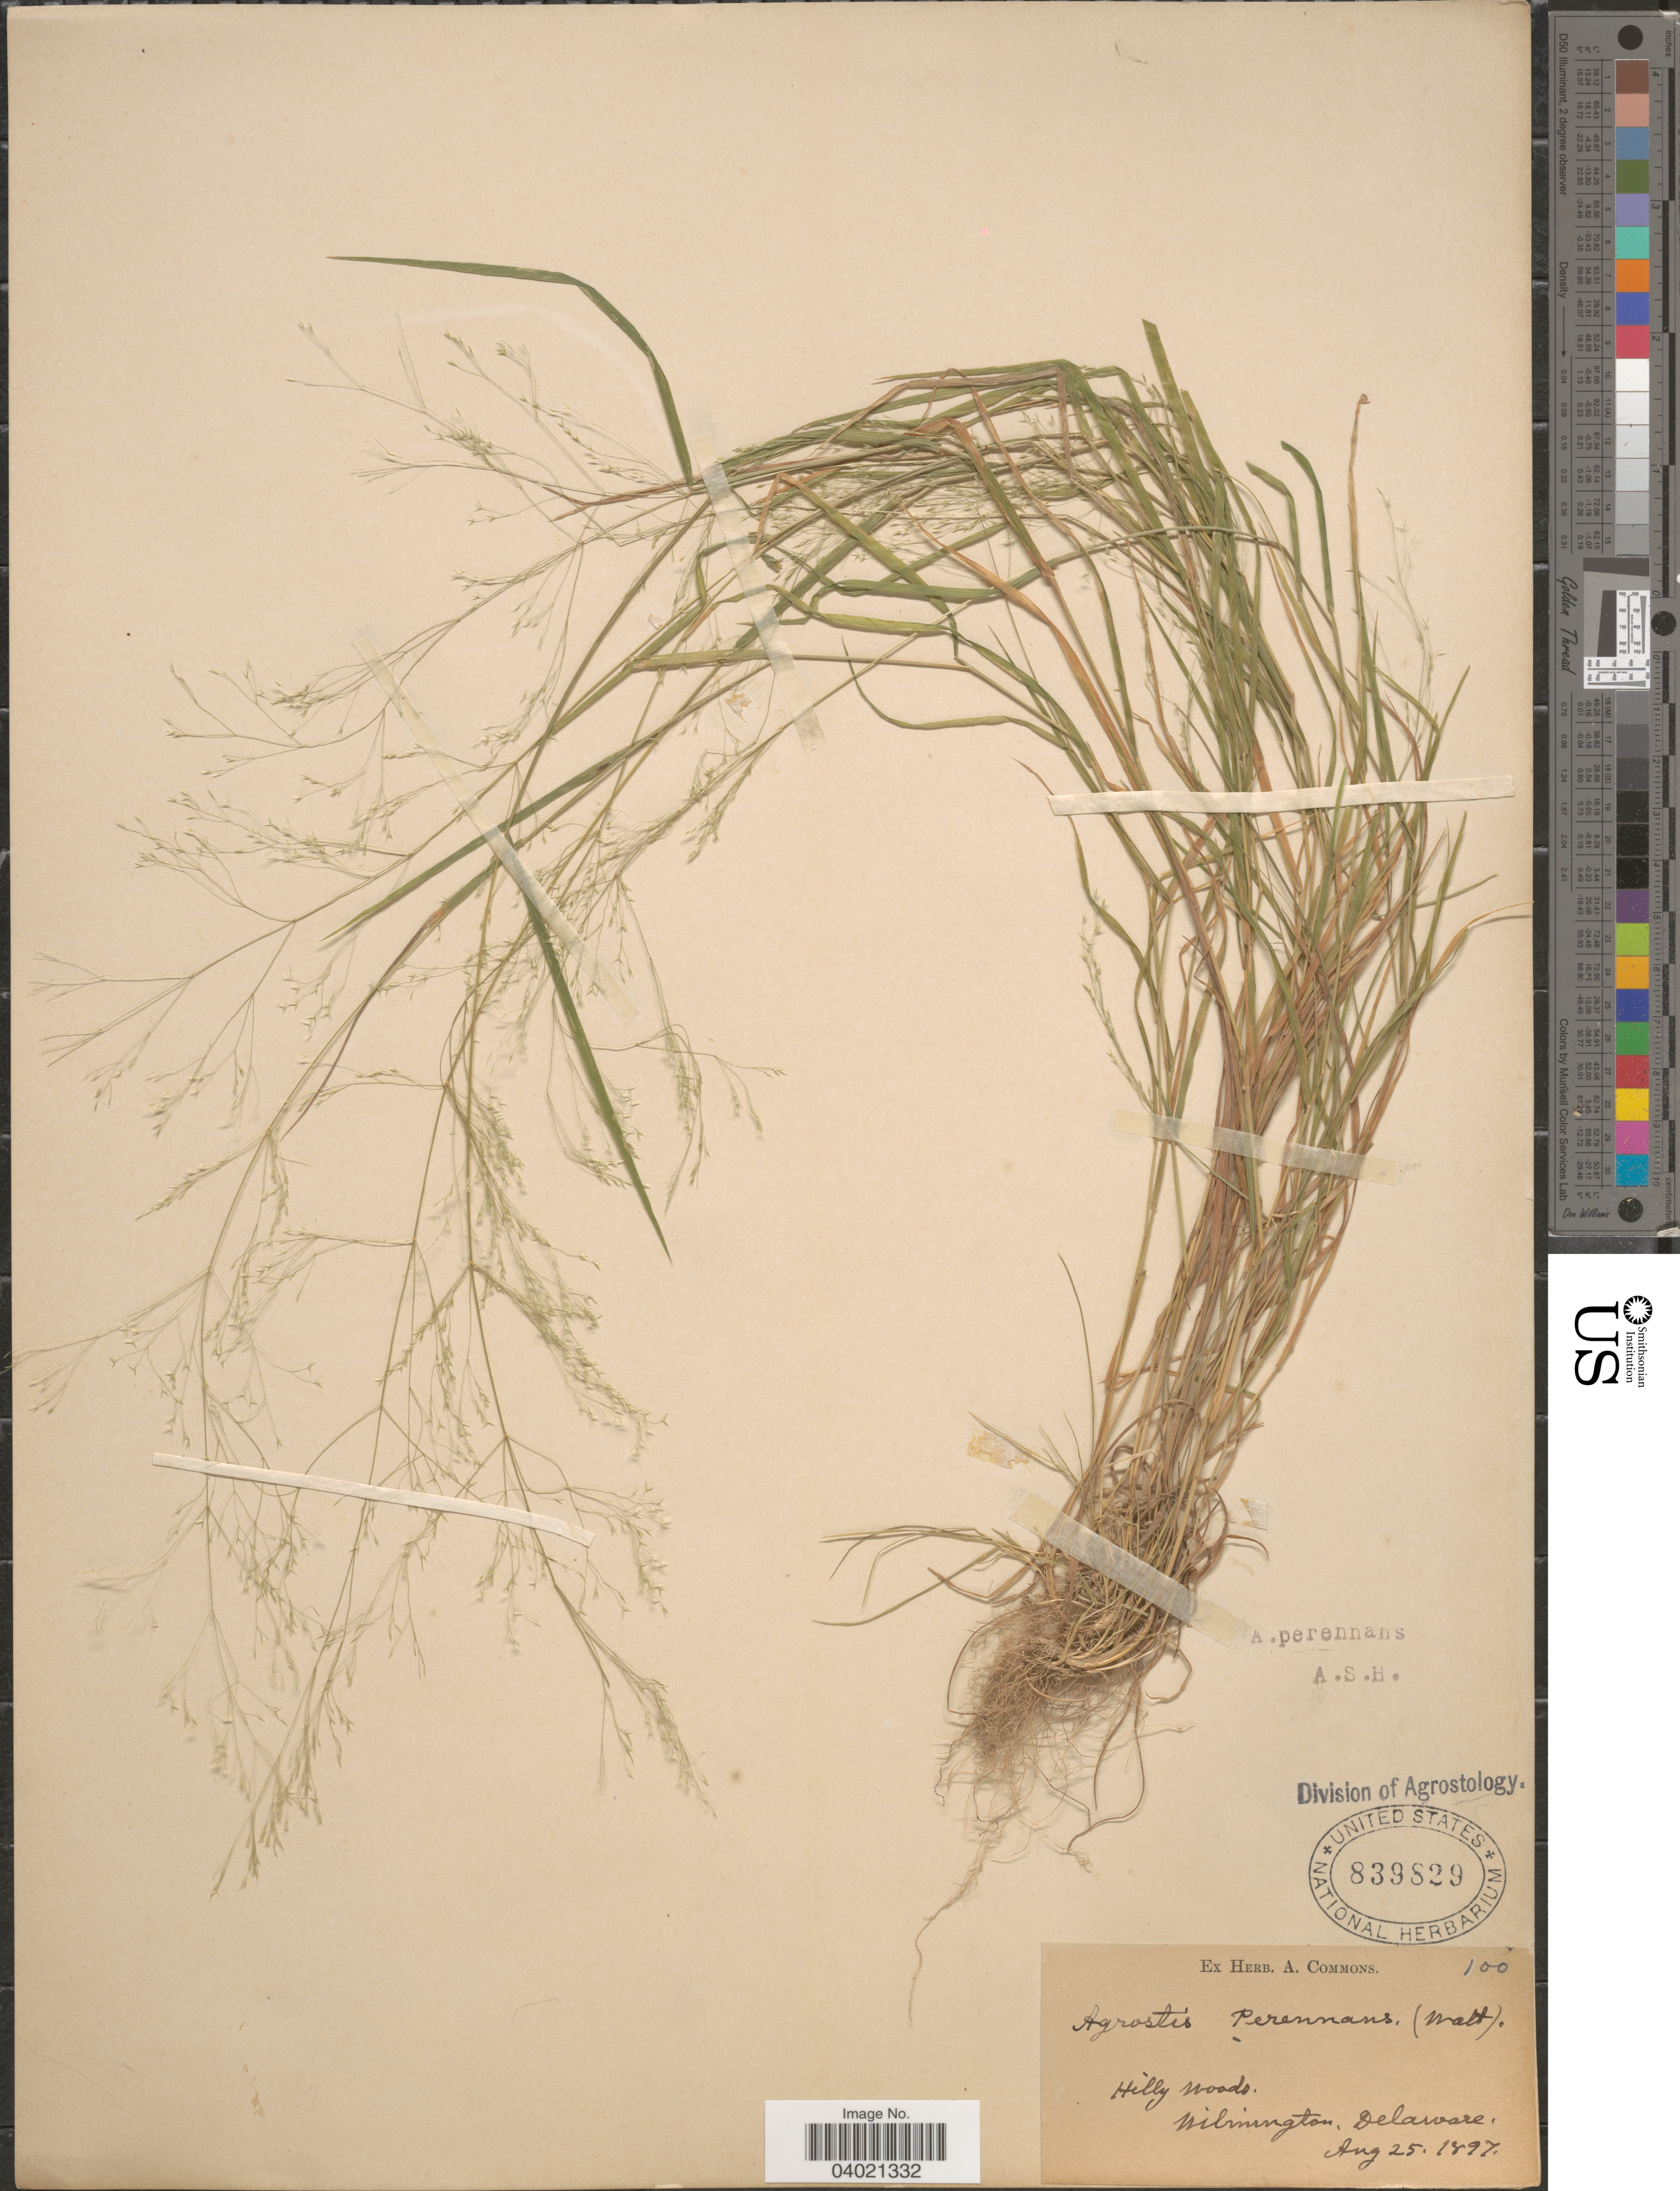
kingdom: Plantae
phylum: Tracheophyta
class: Liliopsida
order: Poales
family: Poaceae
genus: Agrostis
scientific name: Agrostis perennans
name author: (Walter) Tuck.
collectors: ex herb. A. Commons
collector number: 100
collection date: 1897-08-25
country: United States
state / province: Delaware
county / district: New Castle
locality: Wilmington.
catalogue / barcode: US 839829